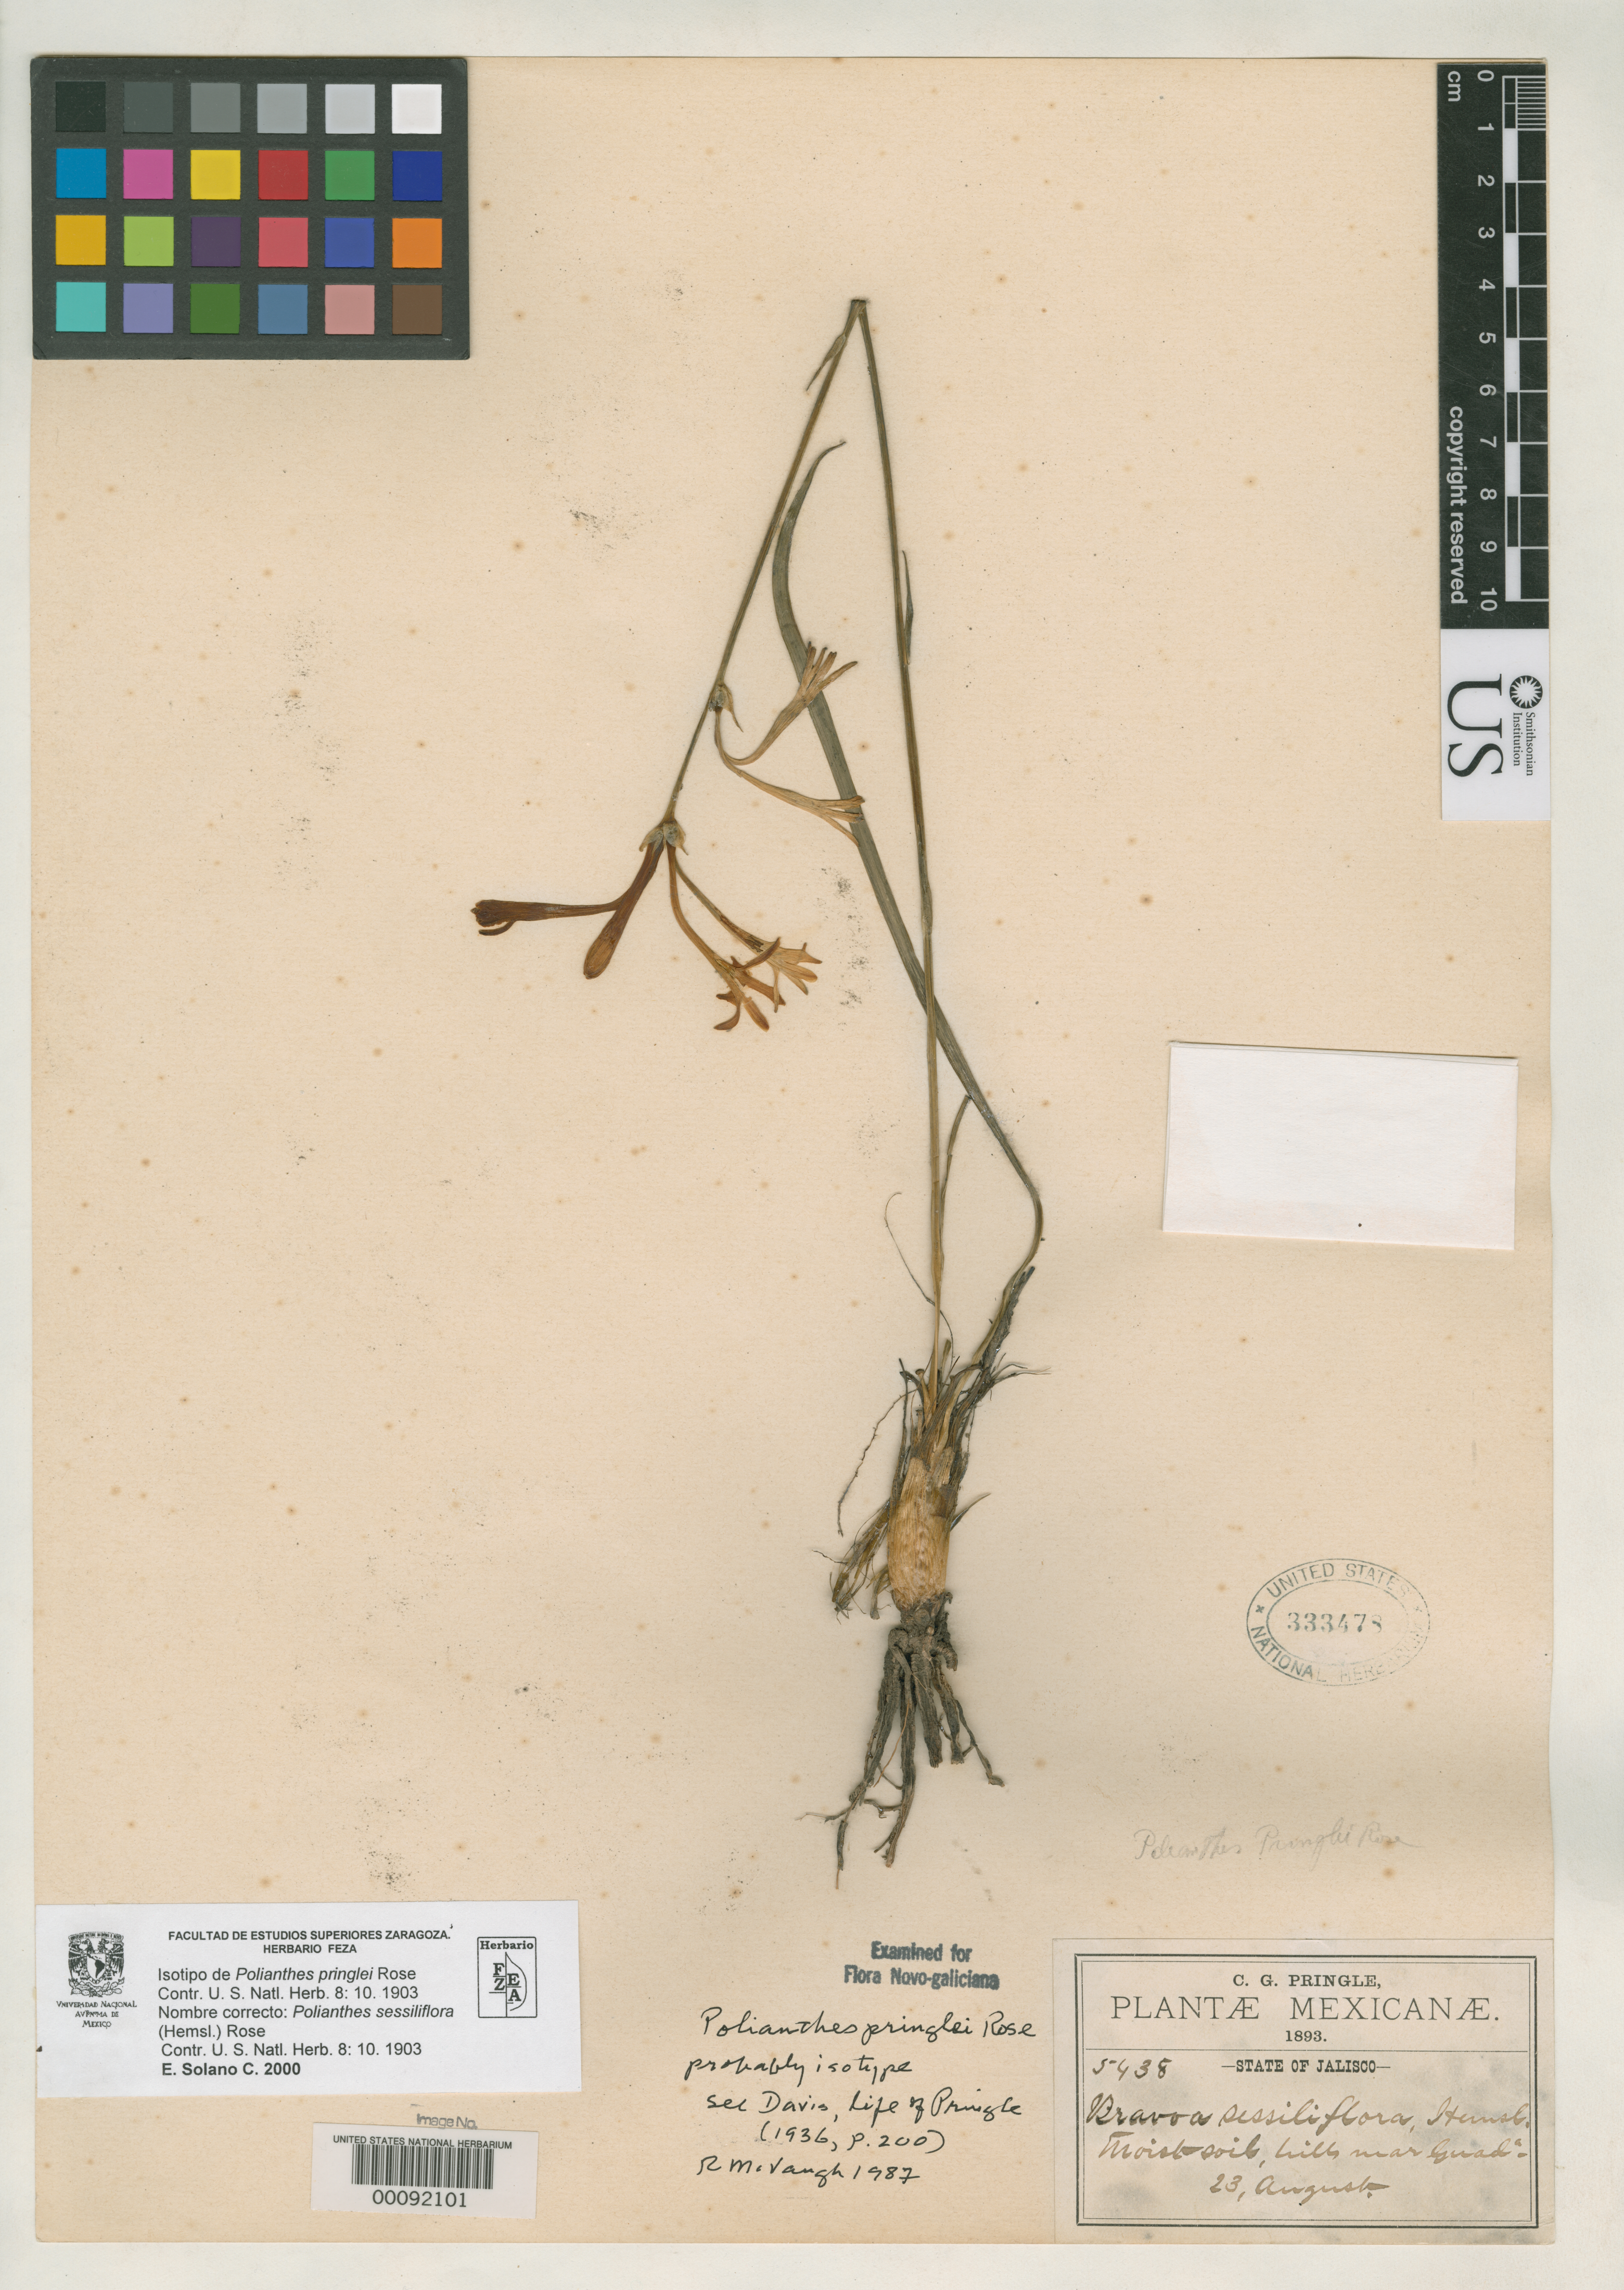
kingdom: Plantae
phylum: Tracheophyta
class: Liliopsida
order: Asparagales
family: Asparagaceae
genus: Polianthes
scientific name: Polianthes pringlei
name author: Rose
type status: Holotype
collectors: C. G. Pringle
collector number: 5438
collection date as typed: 23 Aug 1893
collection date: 1893-08-23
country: Mexico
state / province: Jalisco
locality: Near Guadalajara.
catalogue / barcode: US 333478